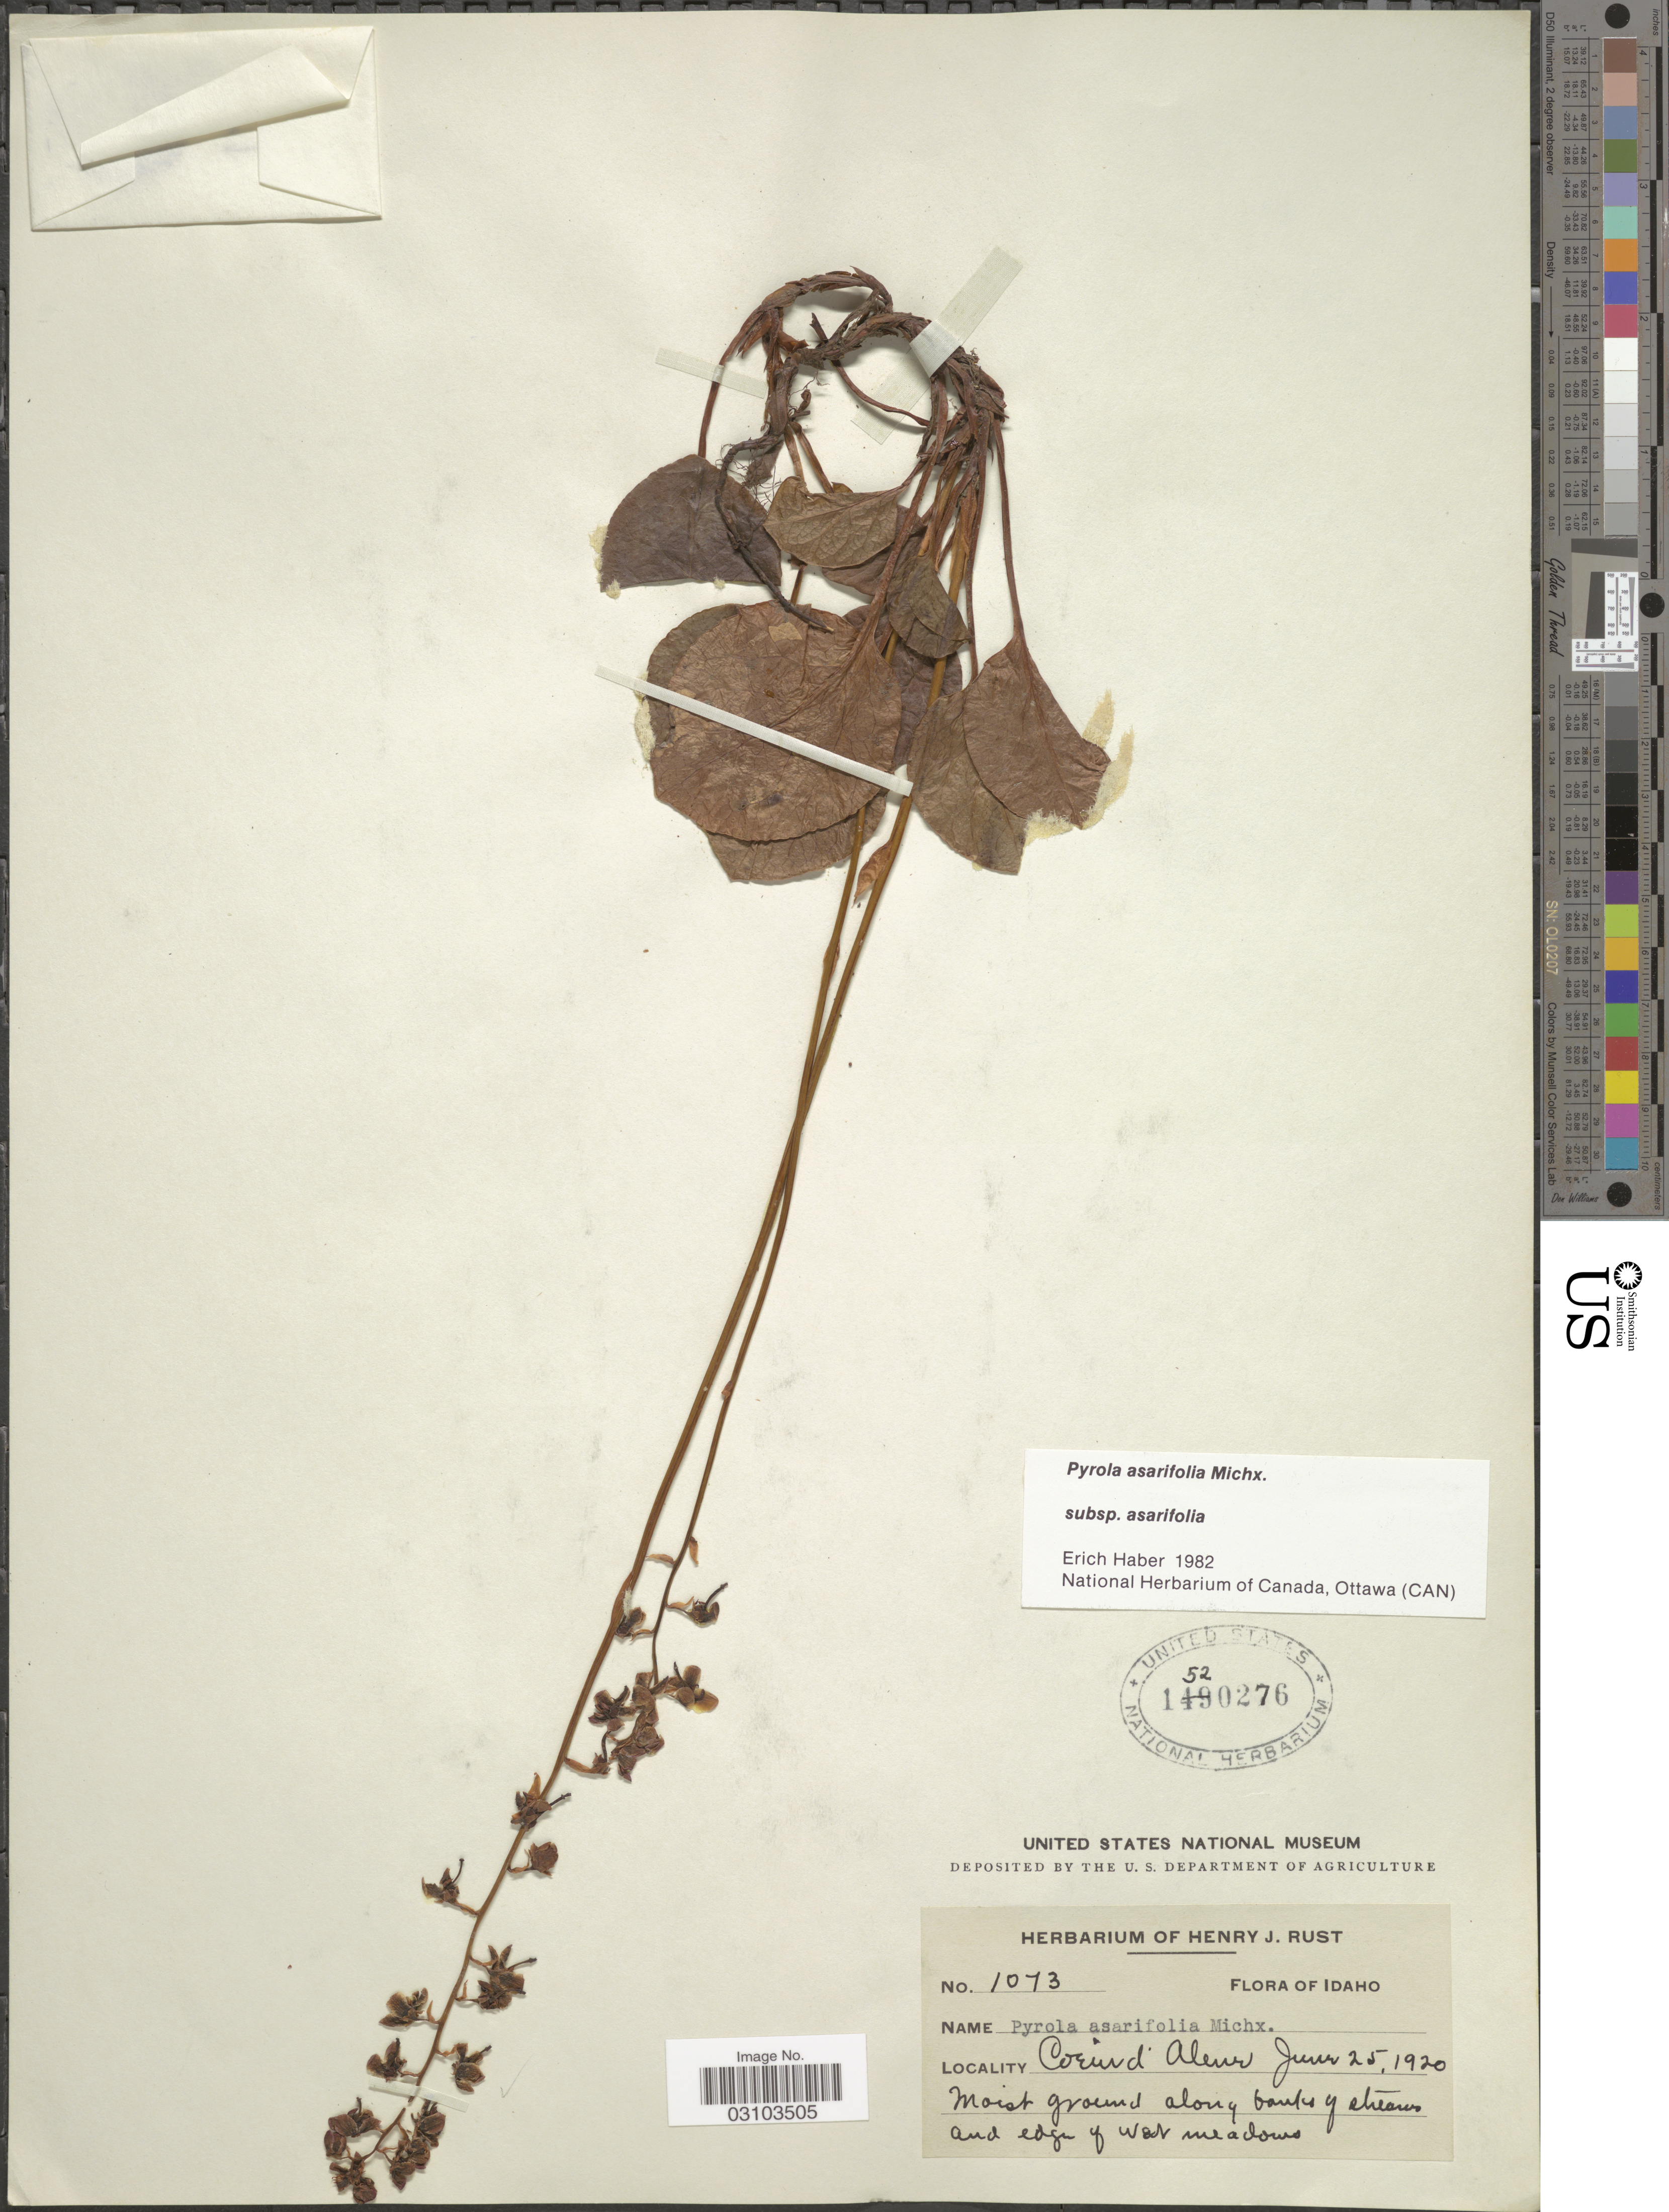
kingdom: Plantae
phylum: Tracheophyta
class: Magnoliopsida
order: Ericales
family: Ericaceae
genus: Pyrola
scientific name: Pyrola asarifolia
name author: Michx.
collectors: ex herb. Henry J. Rust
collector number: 1073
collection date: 1920-06-25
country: United States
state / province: Idaho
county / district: Kootenai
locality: Coeur d'Alene.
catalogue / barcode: US 1520276